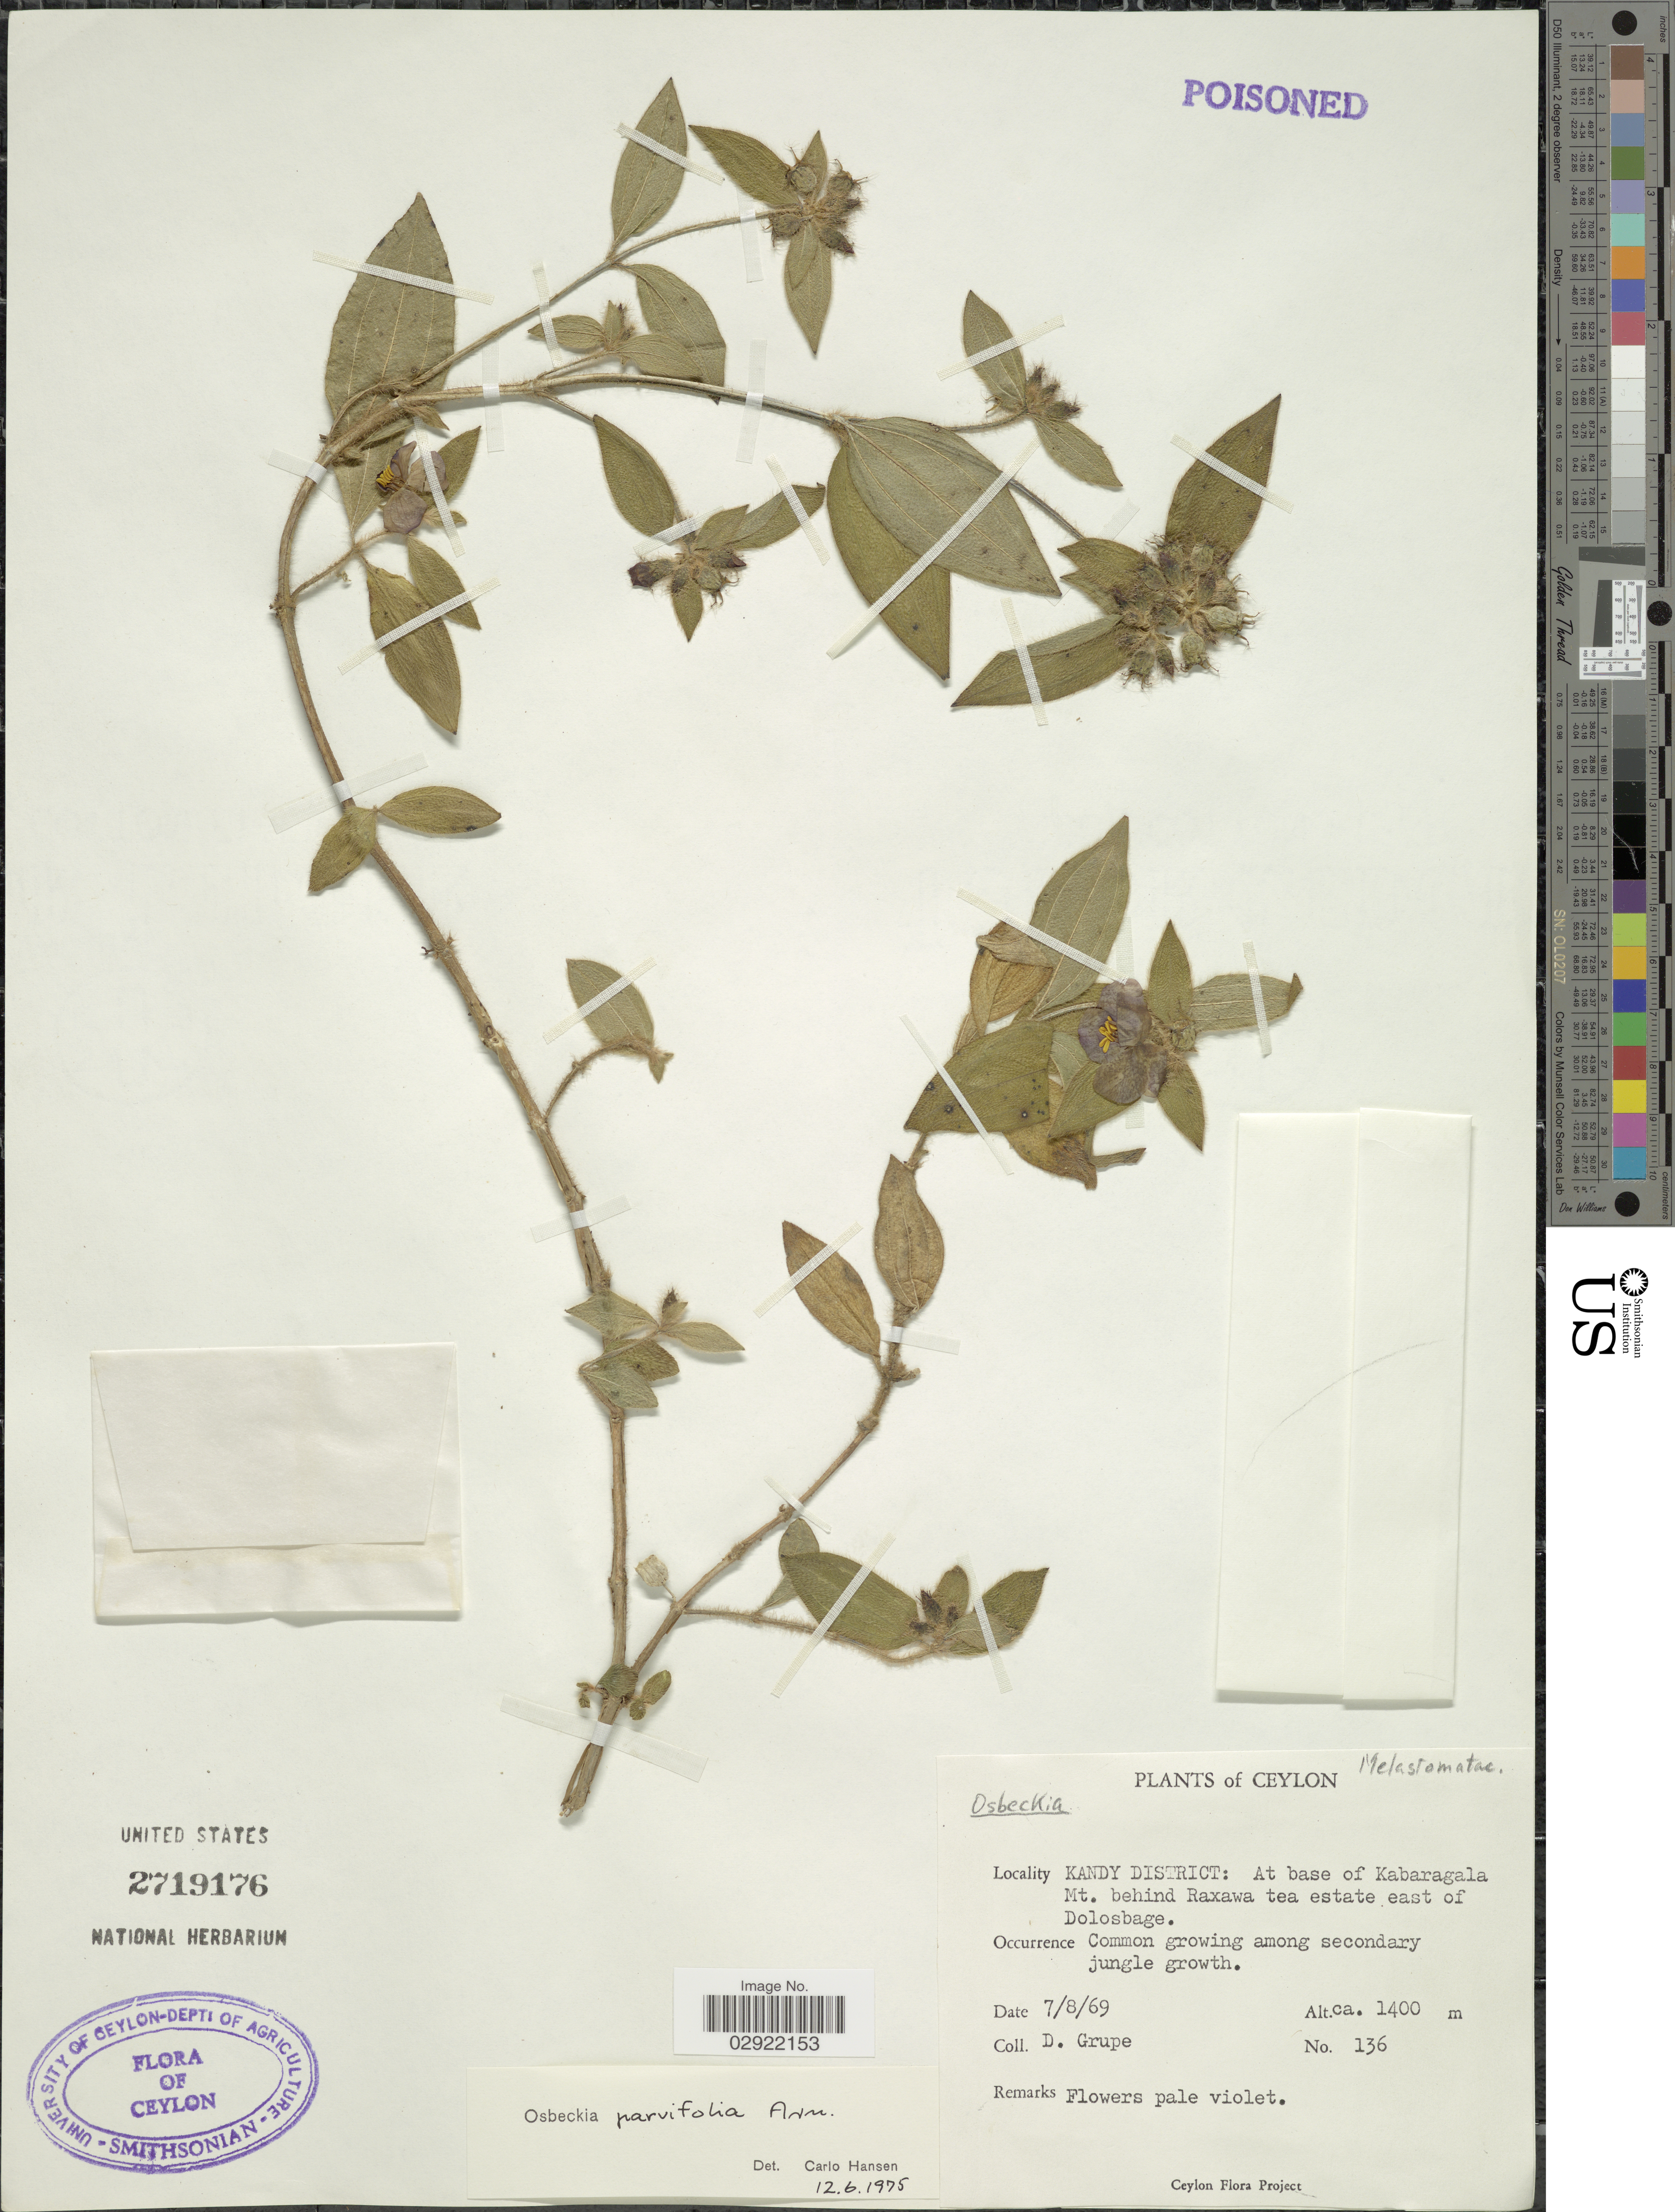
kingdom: Plantae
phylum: Tracheophyta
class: Magnoliopsida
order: Myrtales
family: Melastomataceae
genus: Osbeckia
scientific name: Osbeckia parvifolia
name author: Arn.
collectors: D. Grupe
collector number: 136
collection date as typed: Transcribed d/m/y: 7/8/69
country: Sri Lanka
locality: Ceylon. Kandy District: At base of Kabaragala Mt. behind Raxawa tea estate east of Dolosbage.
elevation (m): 1400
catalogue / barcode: US 2719176